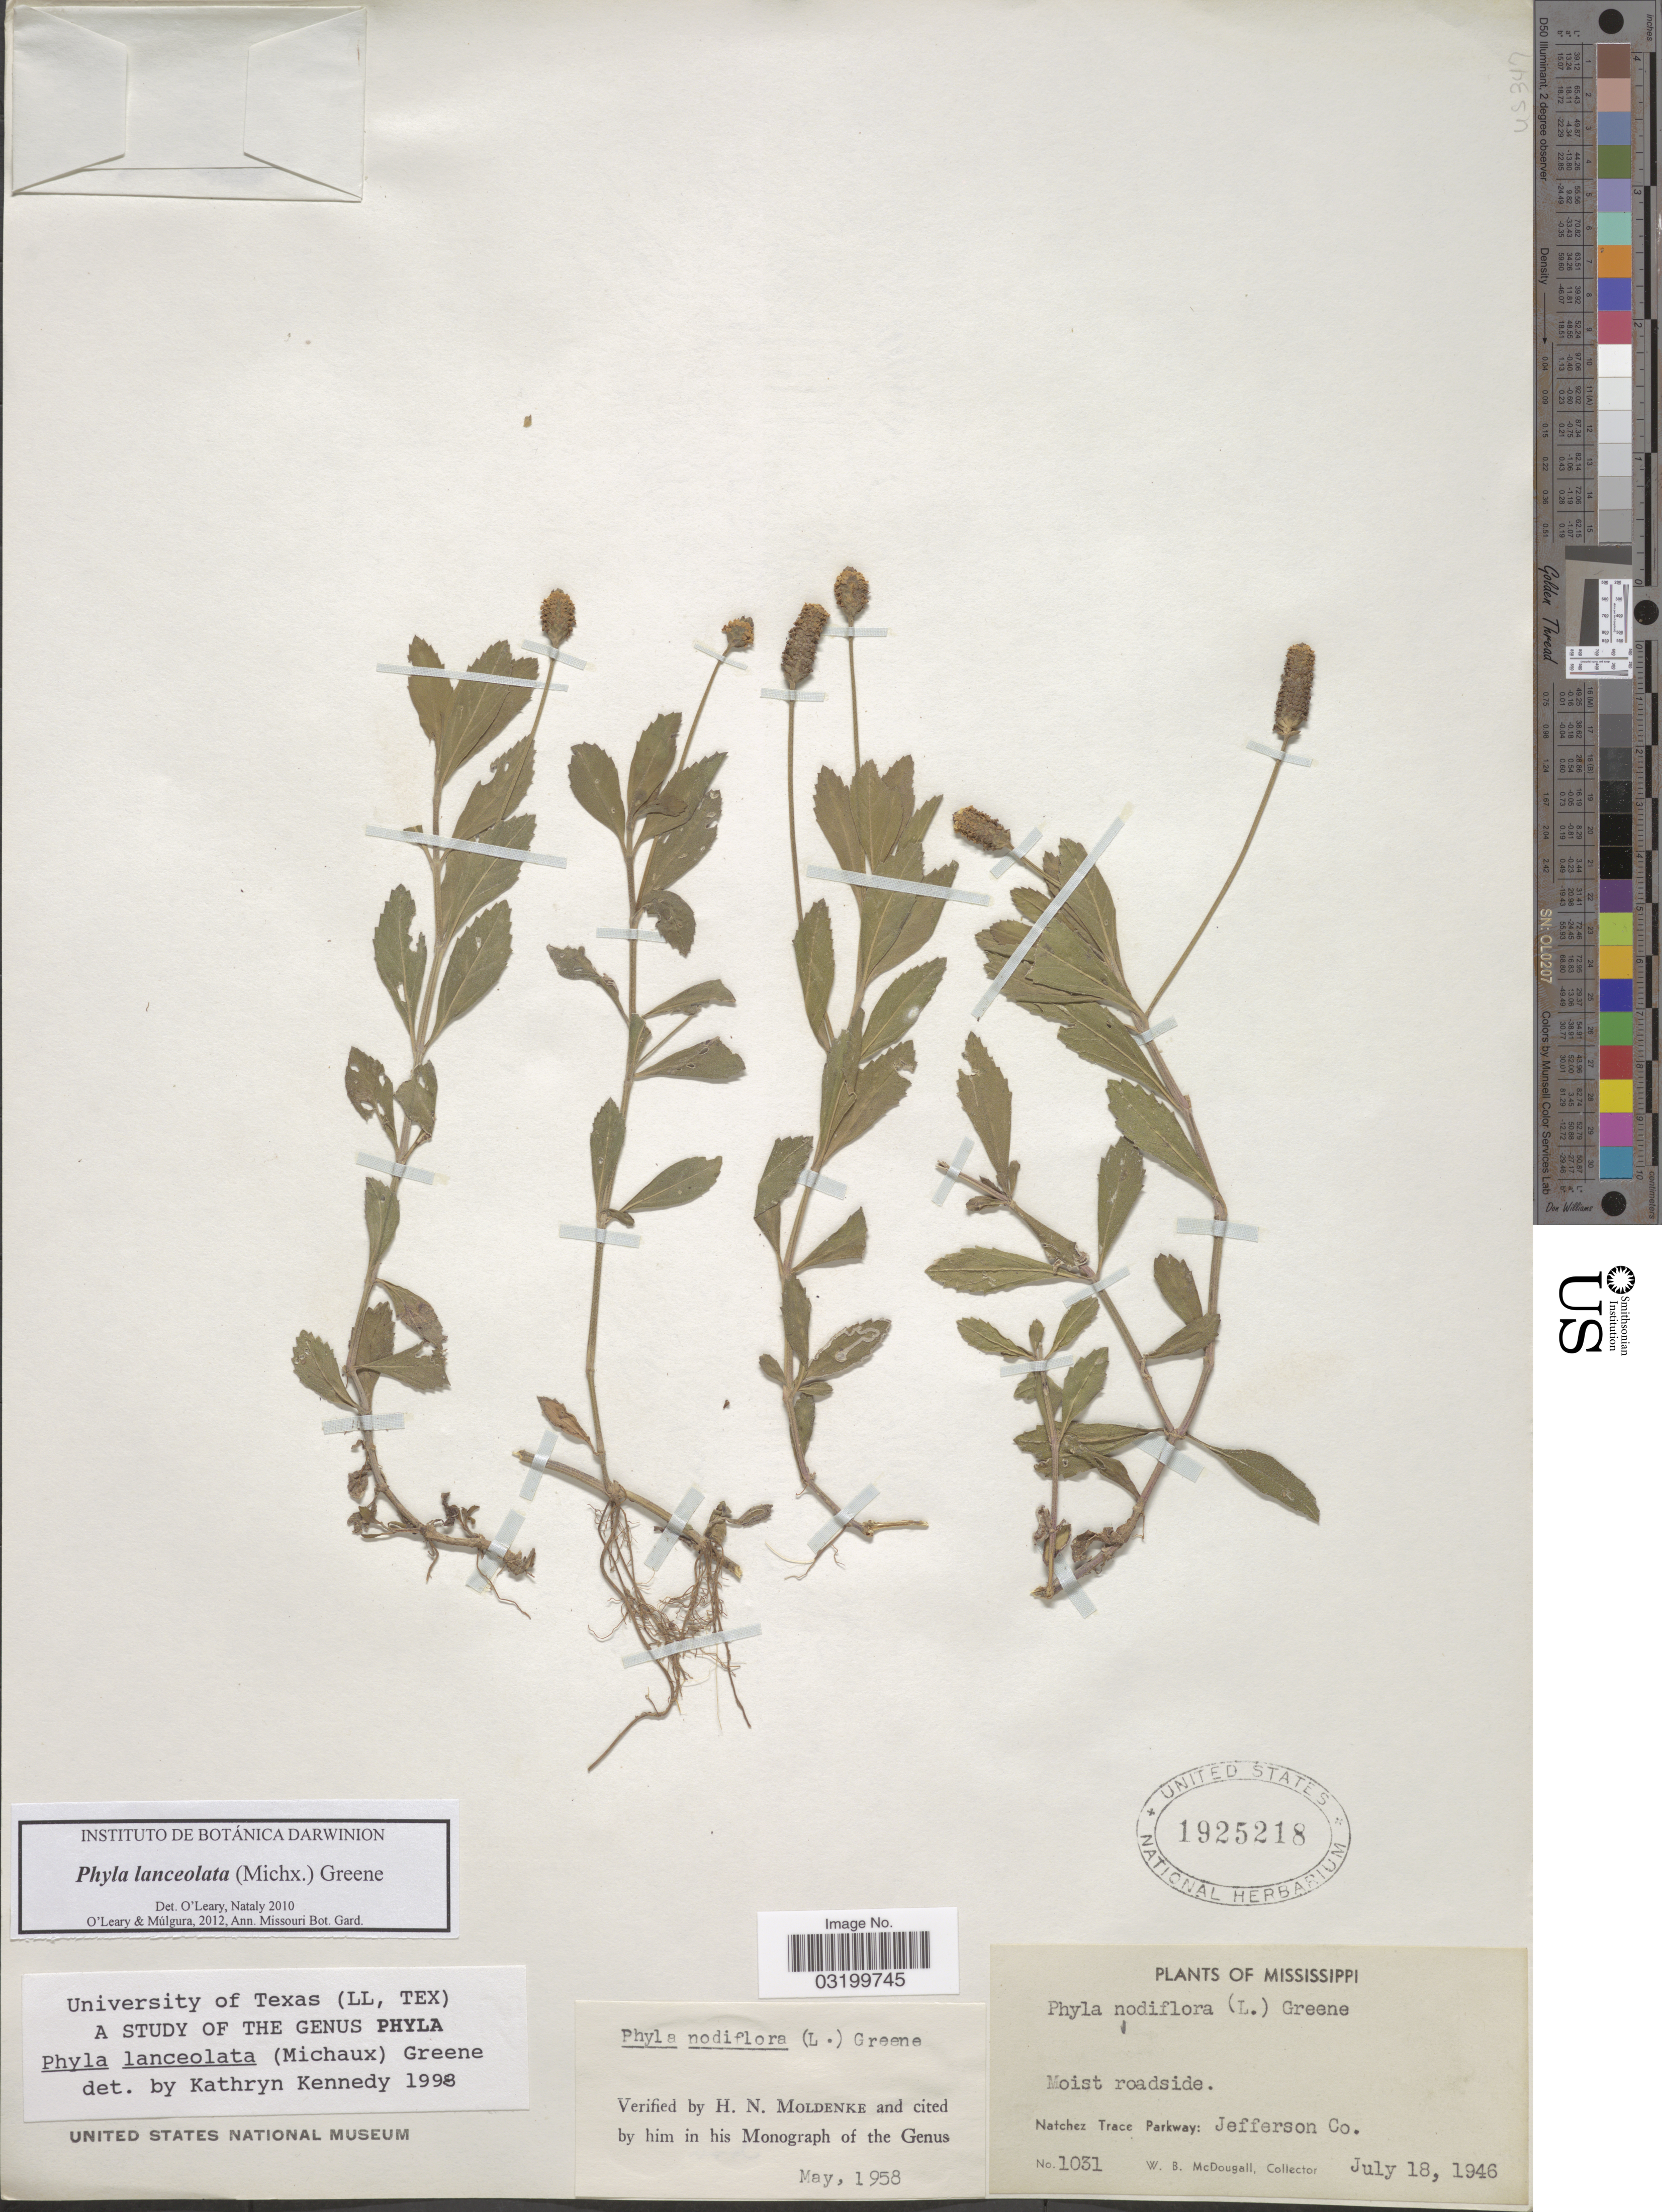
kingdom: Plantae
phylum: Tracheophyta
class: Magnoliopsida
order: Lamiales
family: Verbenaceae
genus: Phyla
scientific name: Phyla lanceolata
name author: (Michx.) Greene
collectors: W. B. McDougall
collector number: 1031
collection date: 1946-07-18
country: United States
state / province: Mississippi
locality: Natchez Trace Parkway: Jefferson Co.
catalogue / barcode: US 1925218